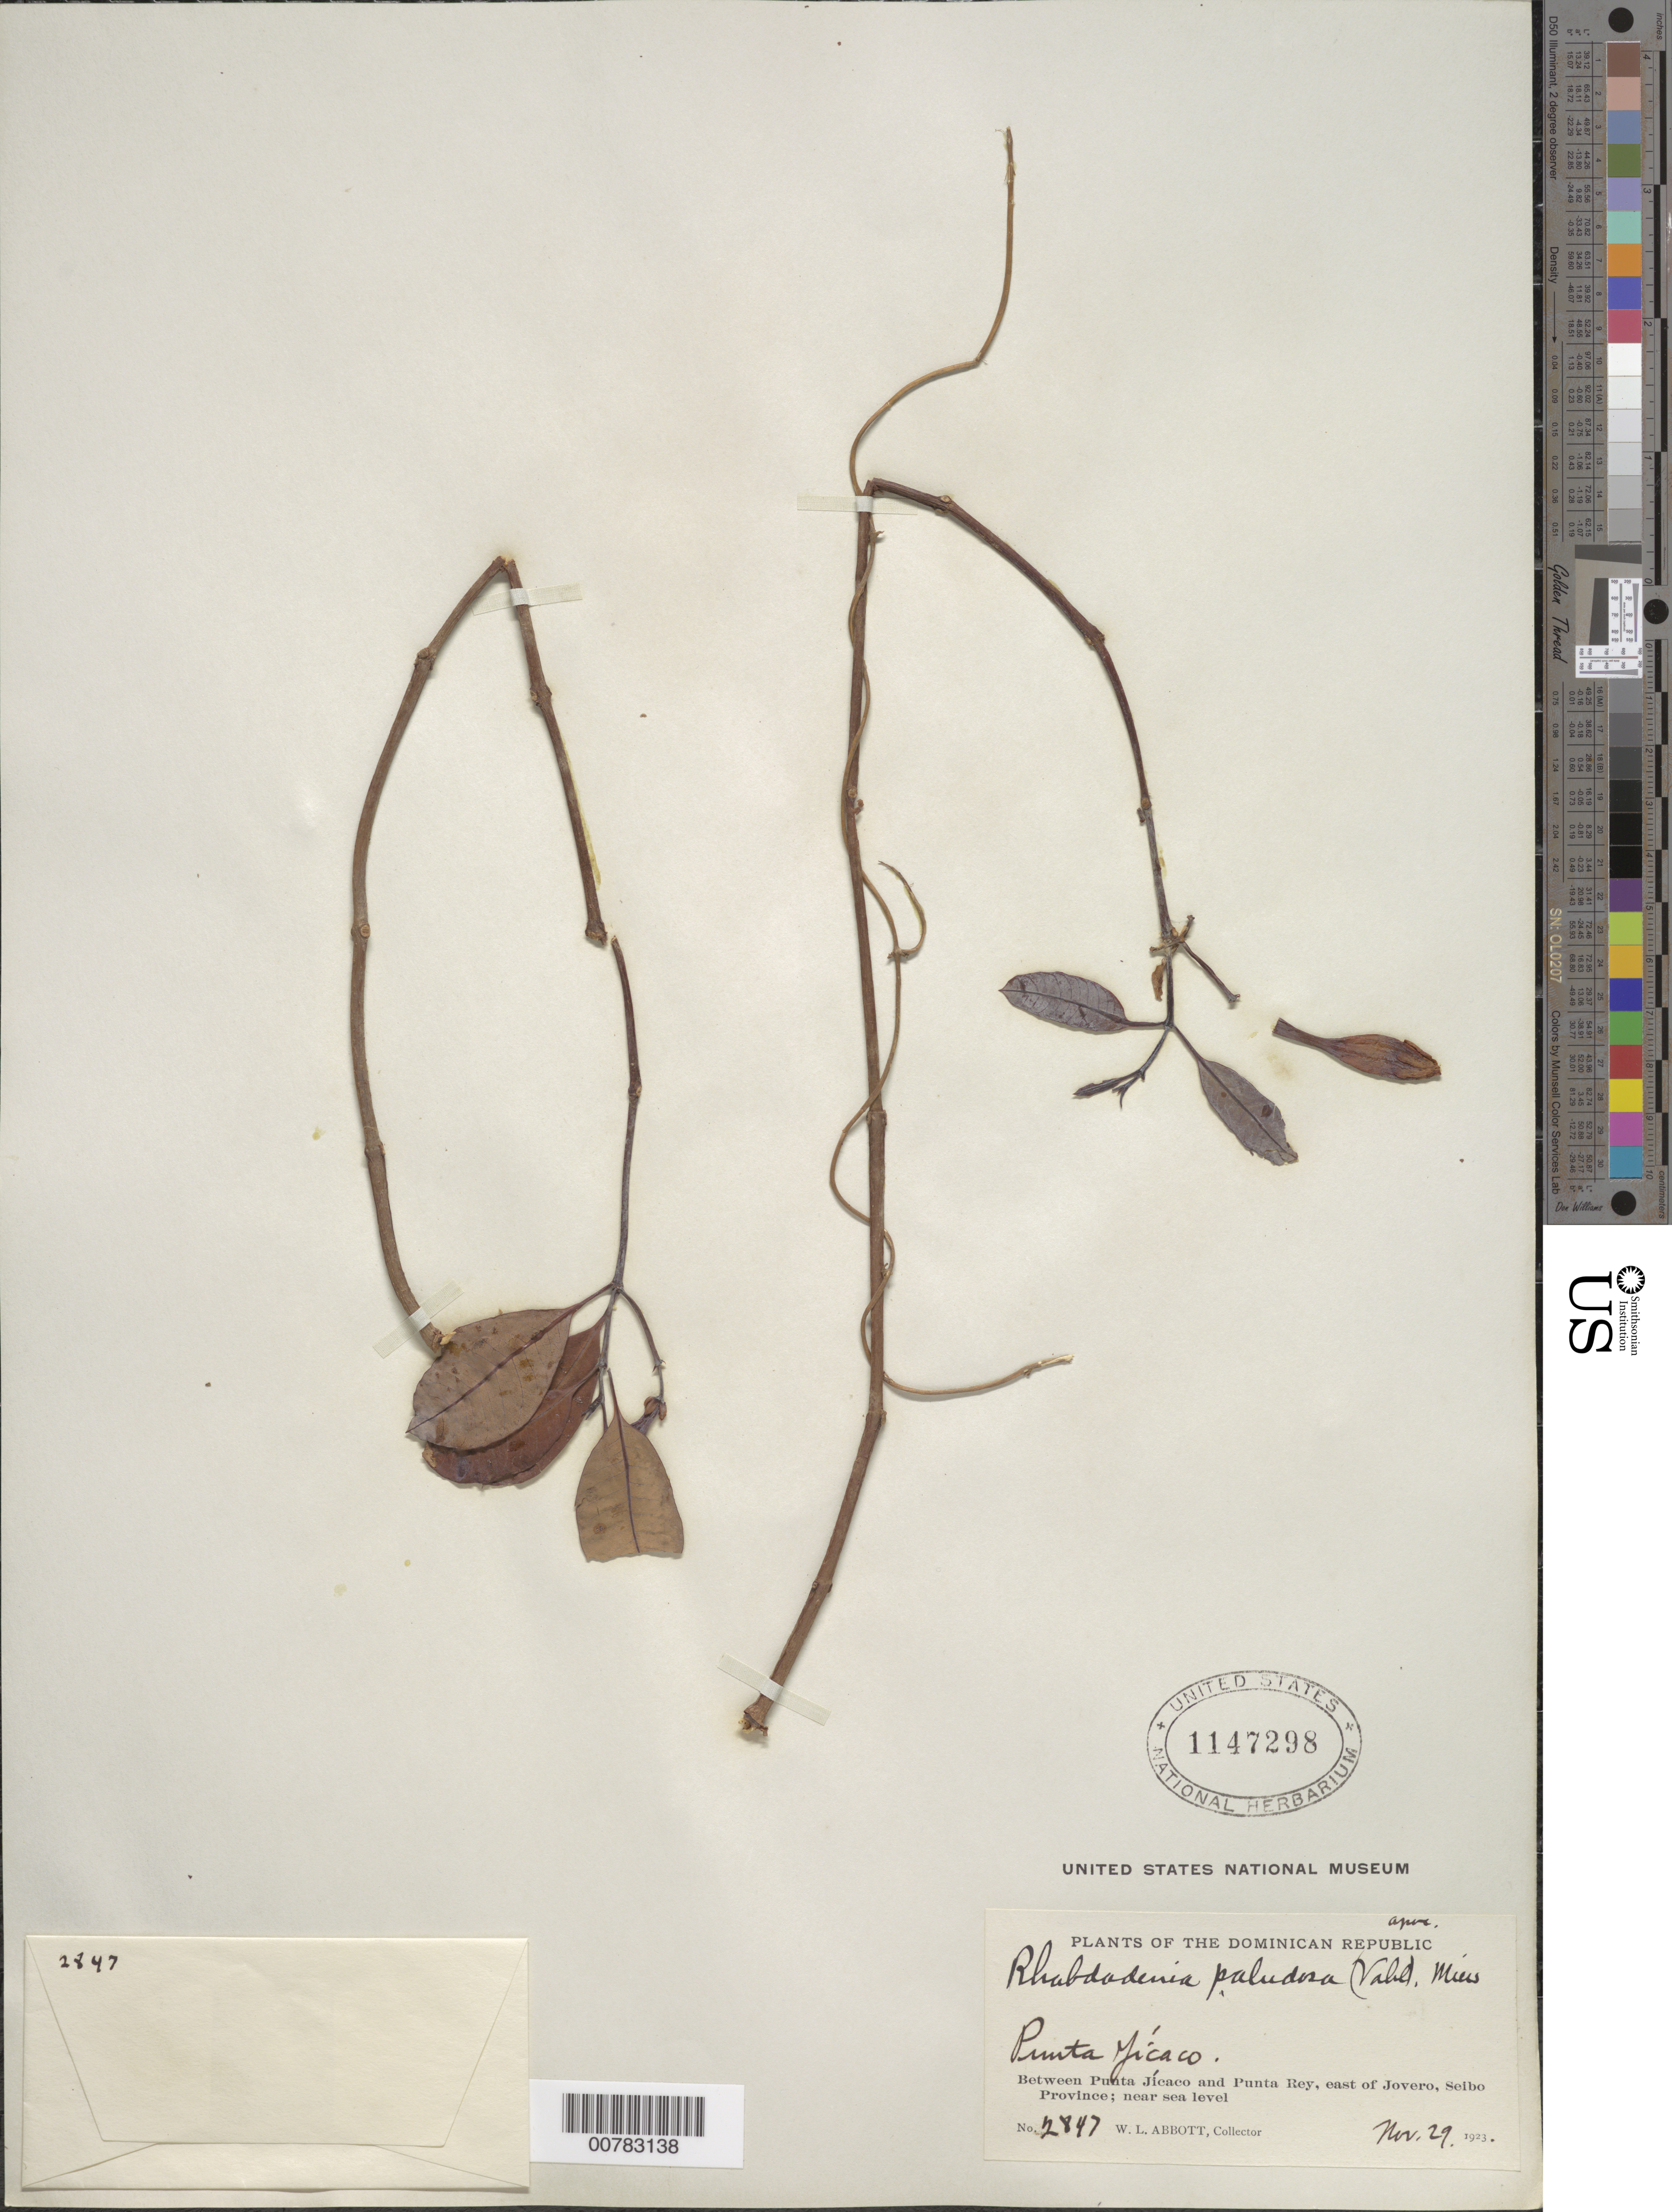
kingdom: Plantae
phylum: Tracheophyta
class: Magnoliopsida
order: Gentianales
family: Apocynaceae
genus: Rhabdadenia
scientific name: Rhabdadenia biflora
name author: (Jacq.) Müll. Arg.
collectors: W. L. Abbott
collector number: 2847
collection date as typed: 29 Nov 1923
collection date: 1923-11-29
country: Dominican Republic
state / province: El Seibo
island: Hispaniola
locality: Punta Jícaro, between Punta Jícaro and Punta Rey, east of Jovero; near sea level.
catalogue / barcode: US 1147298